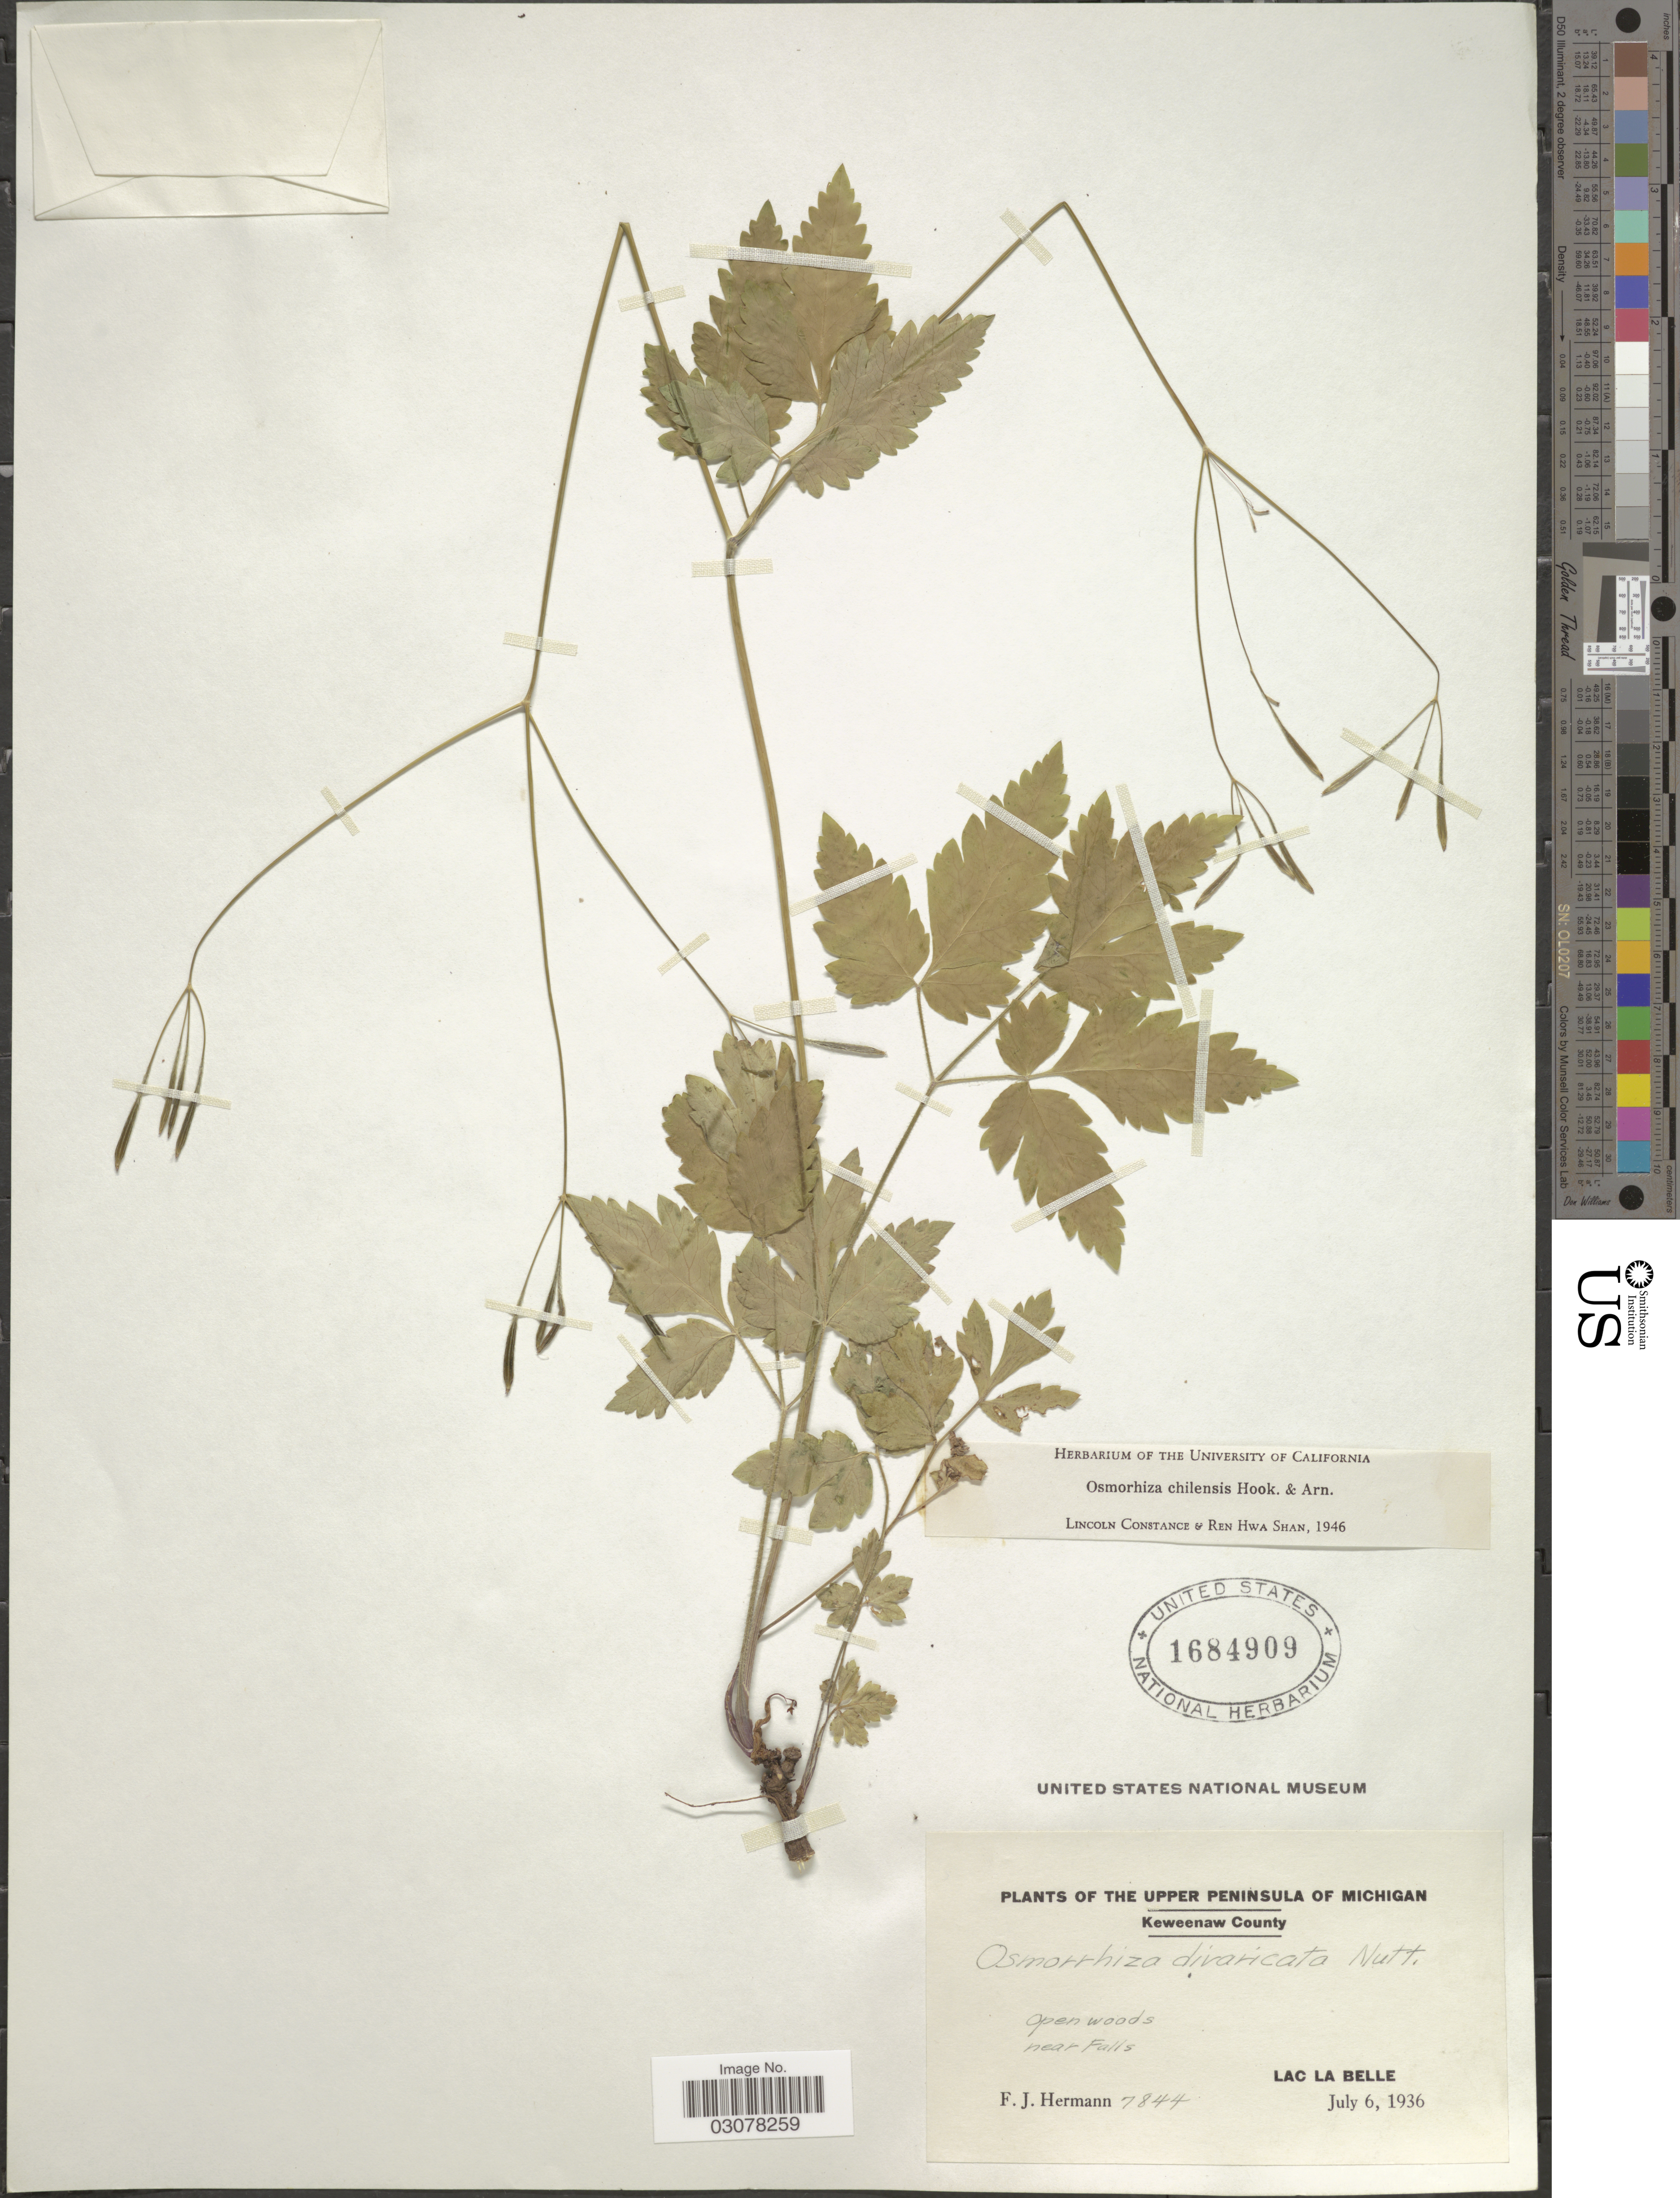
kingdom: Plantae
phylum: Tracheophyta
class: Magnoliopsida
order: Apiales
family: Apiaceae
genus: Osmorhiza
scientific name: Osmorhiza chilensis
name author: Hook. & Arn.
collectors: F. J. Hermann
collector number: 7844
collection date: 1936-07-06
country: United States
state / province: Michigan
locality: Upper Peninsula of Michigan. Keweenaw County. Near Falls. Lac La Belle.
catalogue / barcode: US 1684909